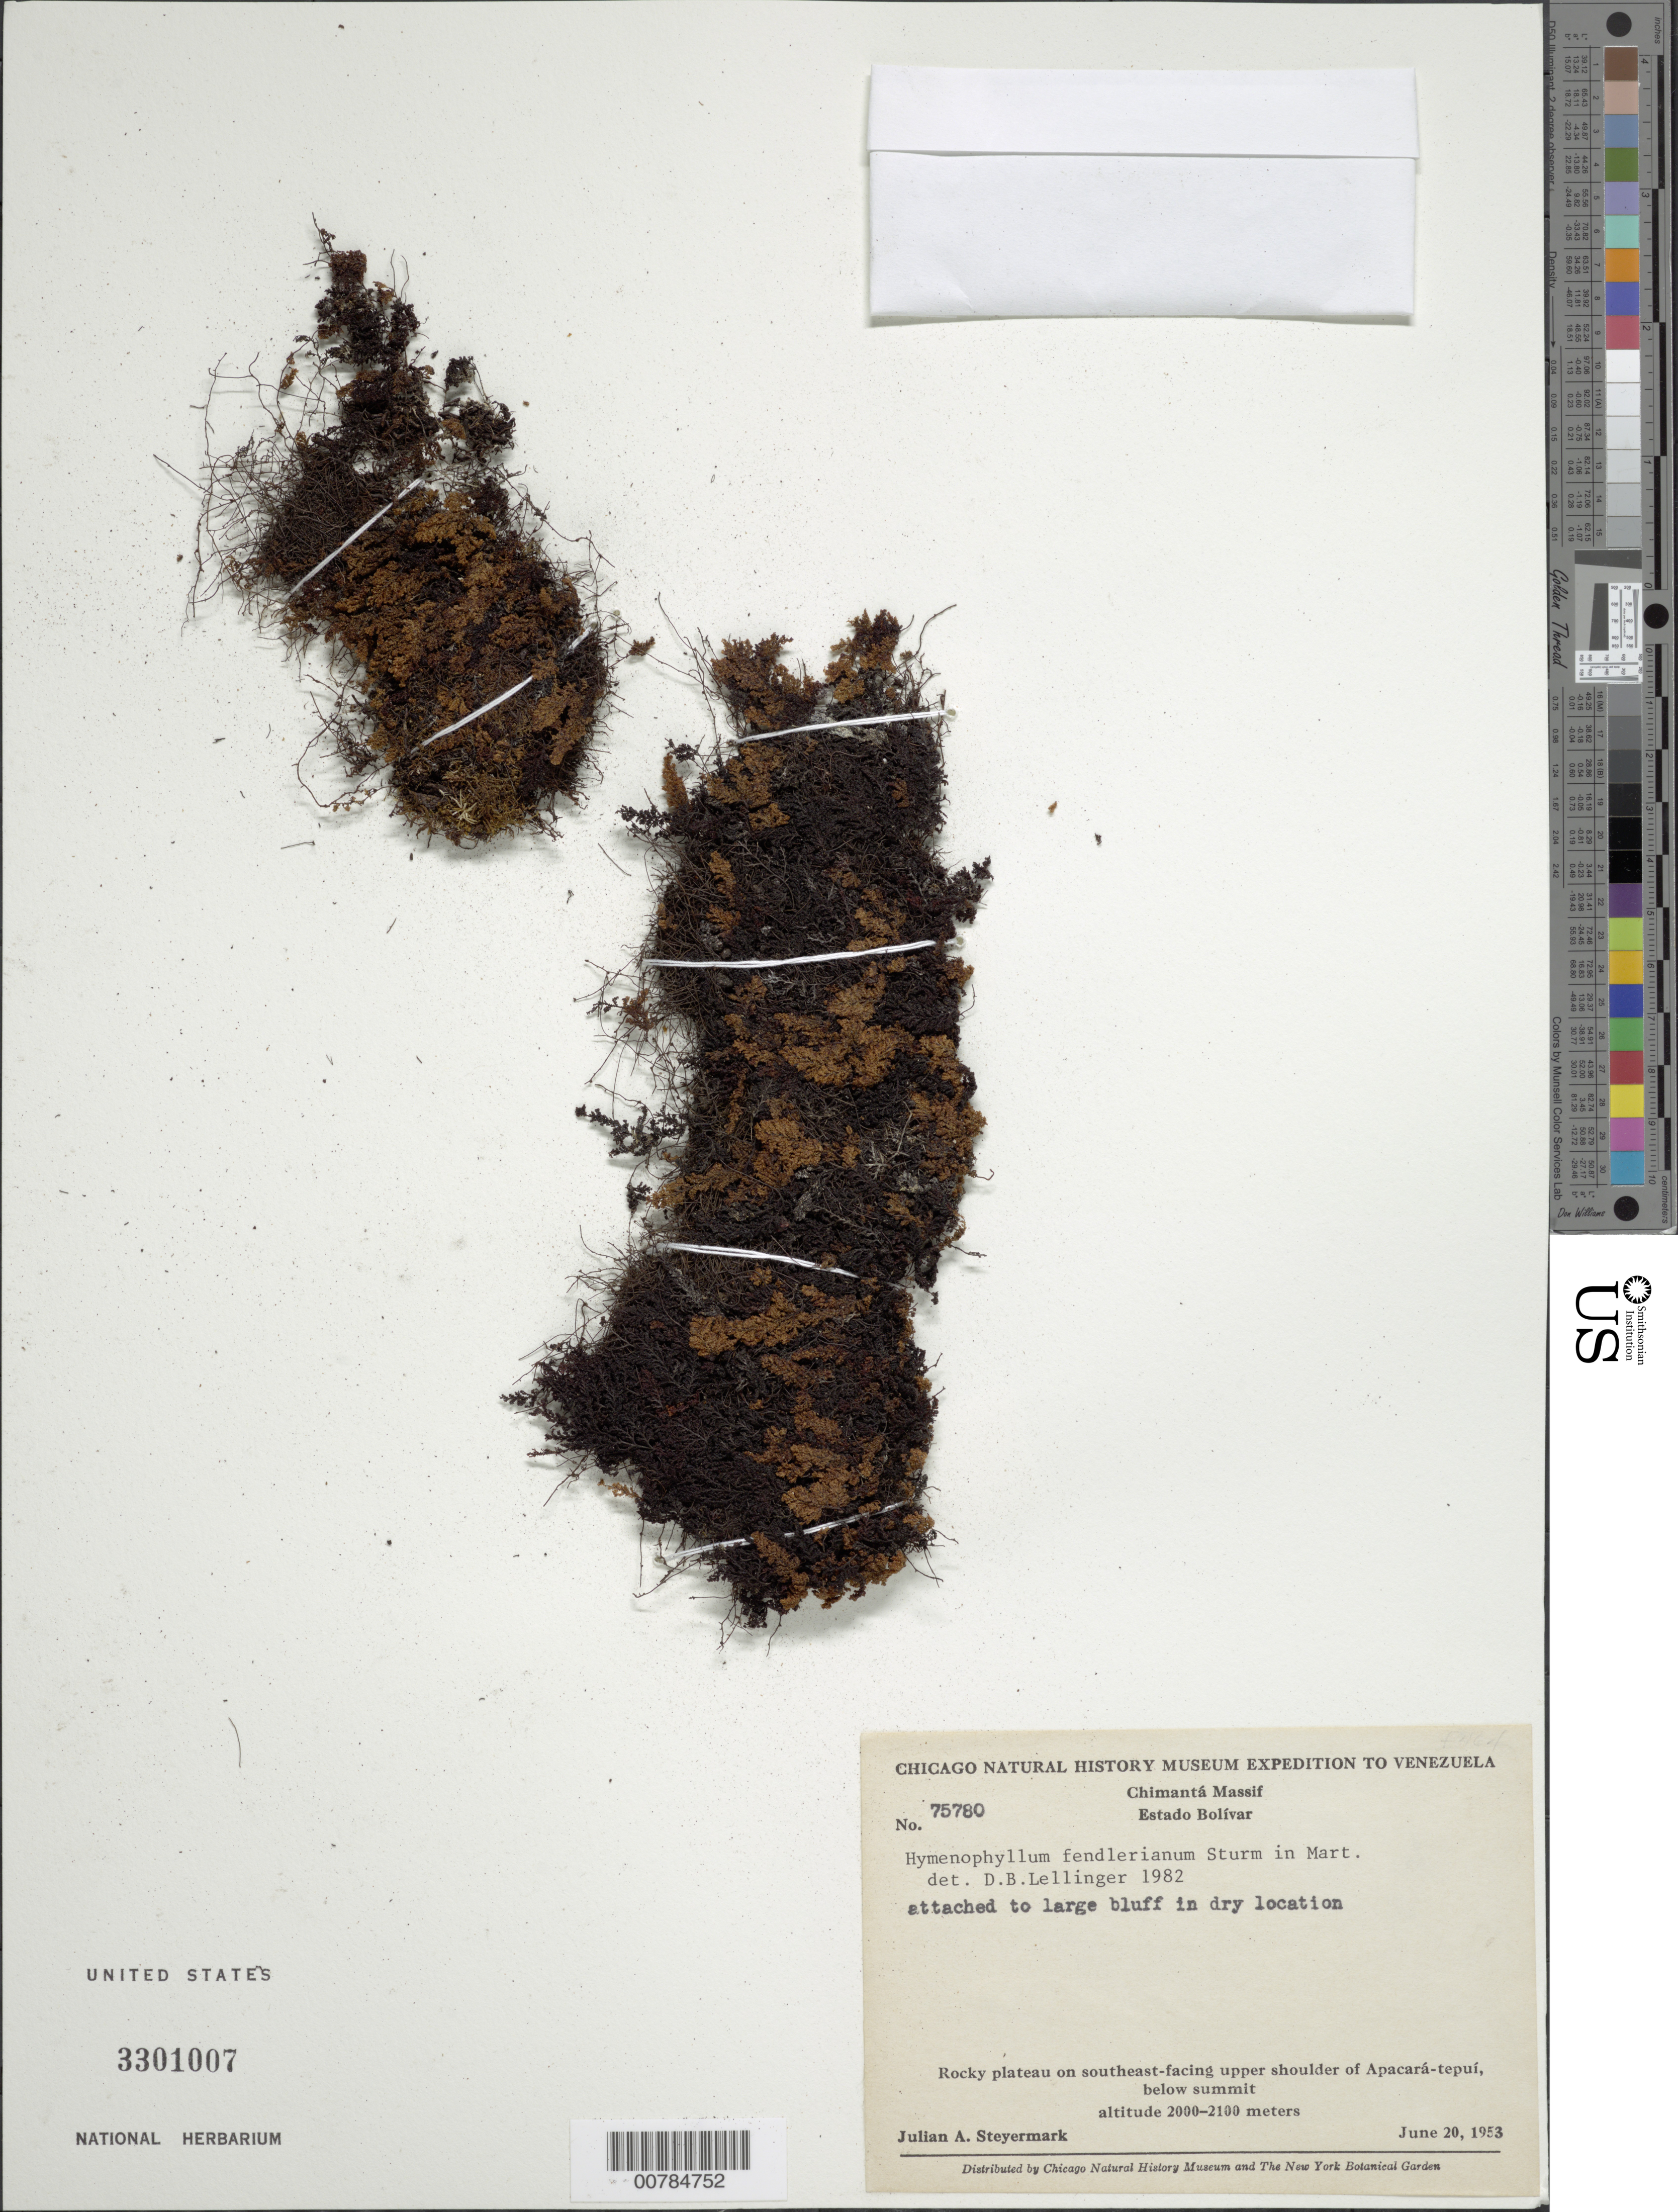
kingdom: Plantae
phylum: Tracheophyta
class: Polypodiopsida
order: Hymenophyllales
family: Hymenophyllaceae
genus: Hymenophyllum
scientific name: Hymenophyllum fendlerianum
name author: J.W. Sturm in Mart.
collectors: J. Steyermark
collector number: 75780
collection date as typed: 20-Jun-53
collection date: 1953-06-20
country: Venezuela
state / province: Bolívar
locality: Chimantá Massif, Apácara-tepuí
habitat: Rocky plateau on SE-facing shoulder, below summit; attached to large bluff in dry location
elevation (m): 2000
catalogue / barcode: US 3301007